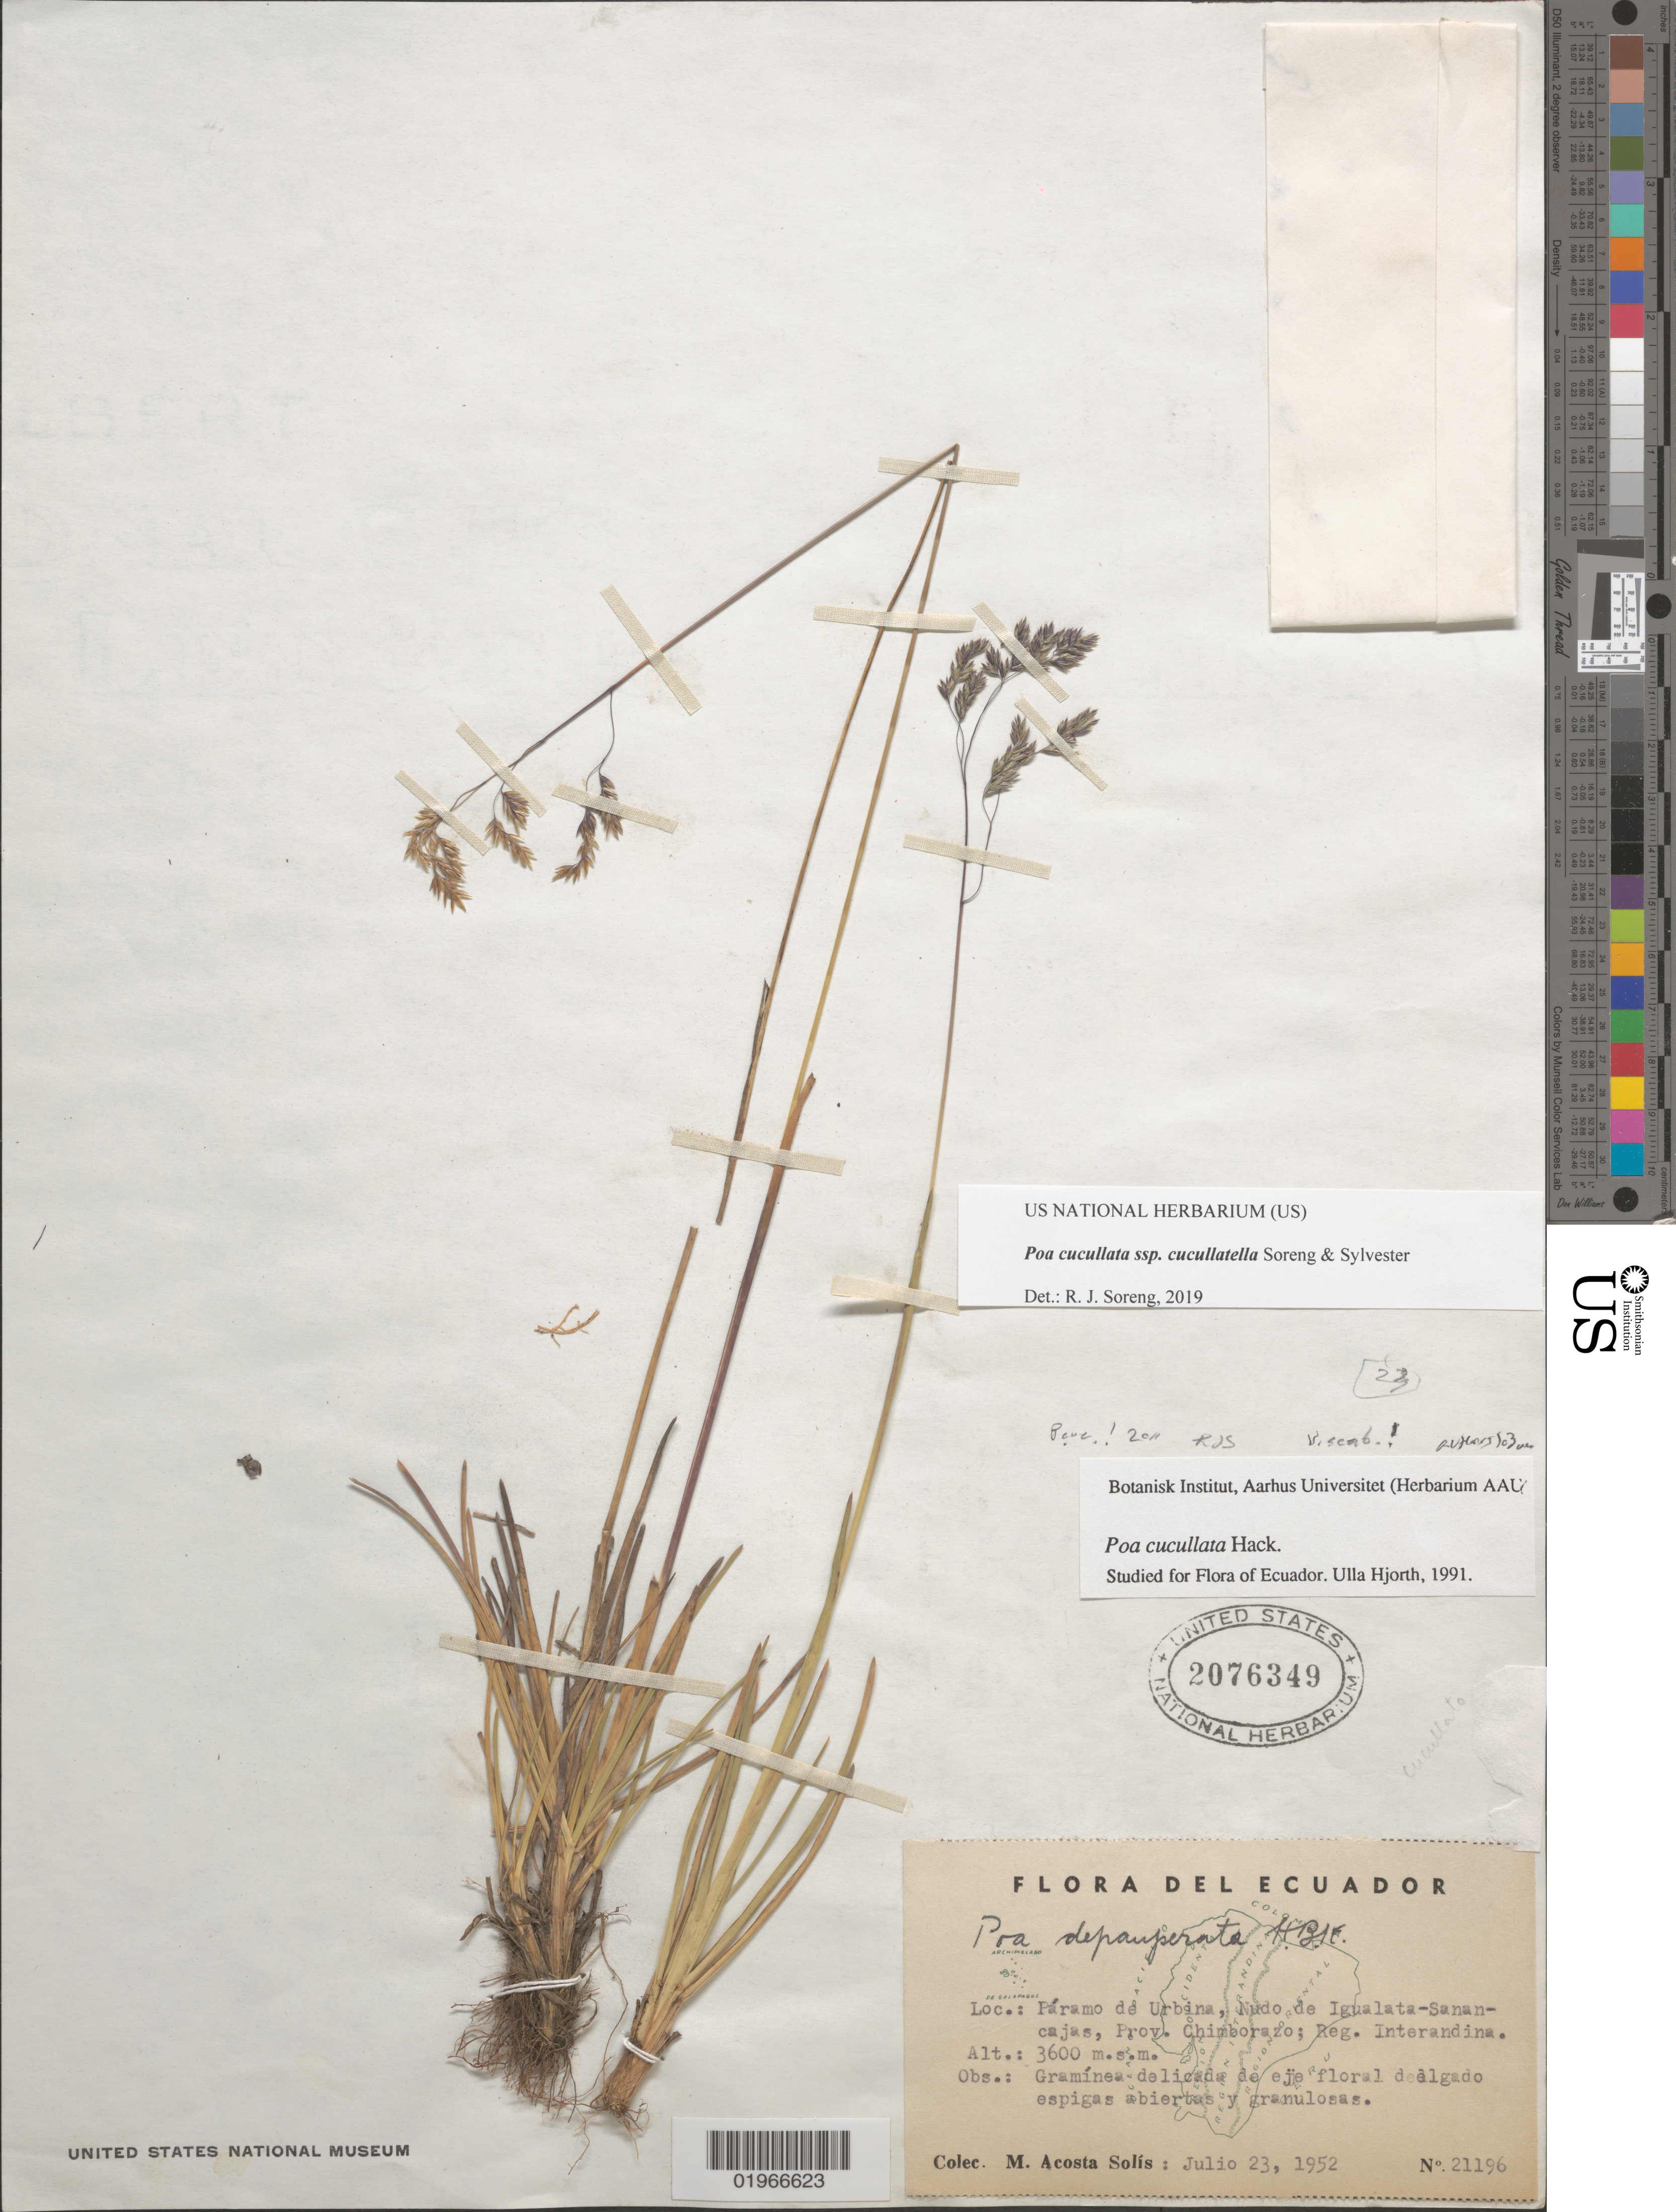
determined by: Soreng, Robert J., Research Associate (BOT), Smithsonian Institution - National Museum of Natural History (UNITED STATES)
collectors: M. Acosta Solis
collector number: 21196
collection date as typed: Julio 23, 1952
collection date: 1952-07-23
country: Ecuador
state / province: Chimborazo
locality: Paramo de Urbina, Nudo de Igualata–Sanancajas. Reg. Interandina.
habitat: Paramo.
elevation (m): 3600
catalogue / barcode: US 2076349